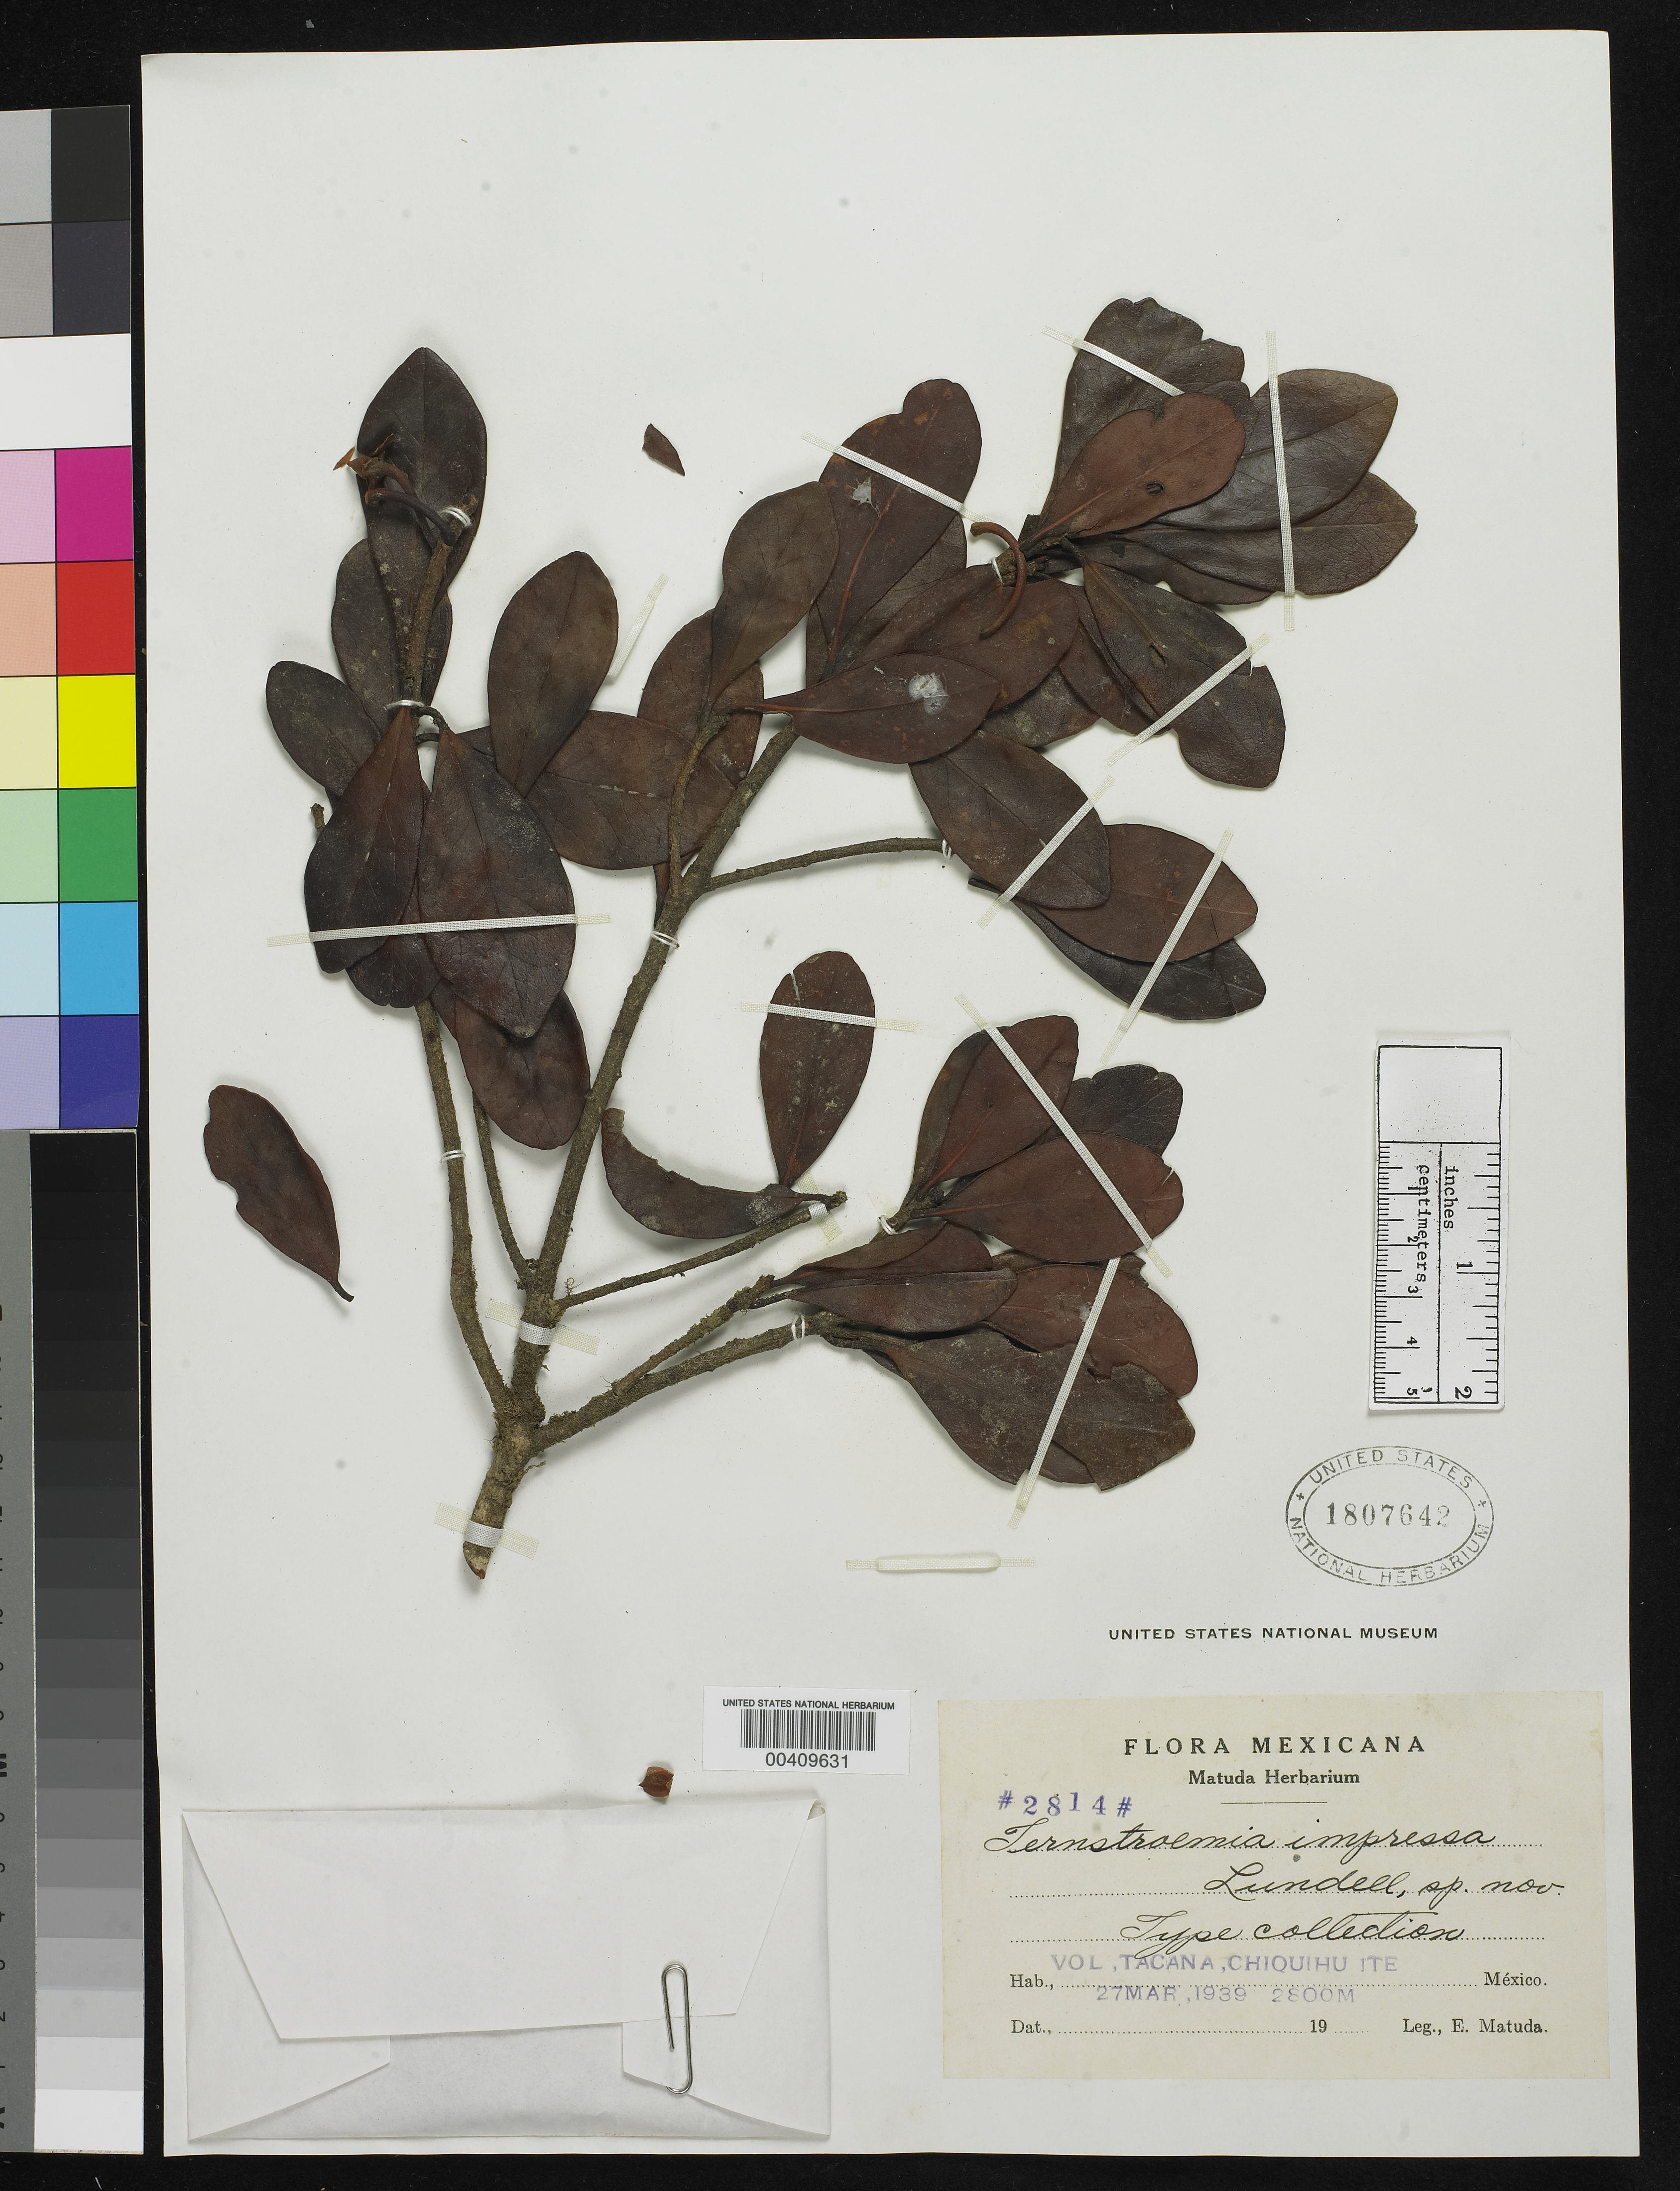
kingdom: Plantae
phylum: Tracheophyta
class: Magnoliopsida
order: Ericales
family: Pentaphylacaceae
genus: Ternstroemia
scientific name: Ternstroemia impressa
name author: Lundell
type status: Isotype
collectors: E. Matuda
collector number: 2814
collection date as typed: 27 Mar 1939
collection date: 1939-03-27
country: Mexico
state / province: Chiapas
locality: Vol. [Volcán] Tacana, Chiquihuite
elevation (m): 2800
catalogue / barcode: US 1807642